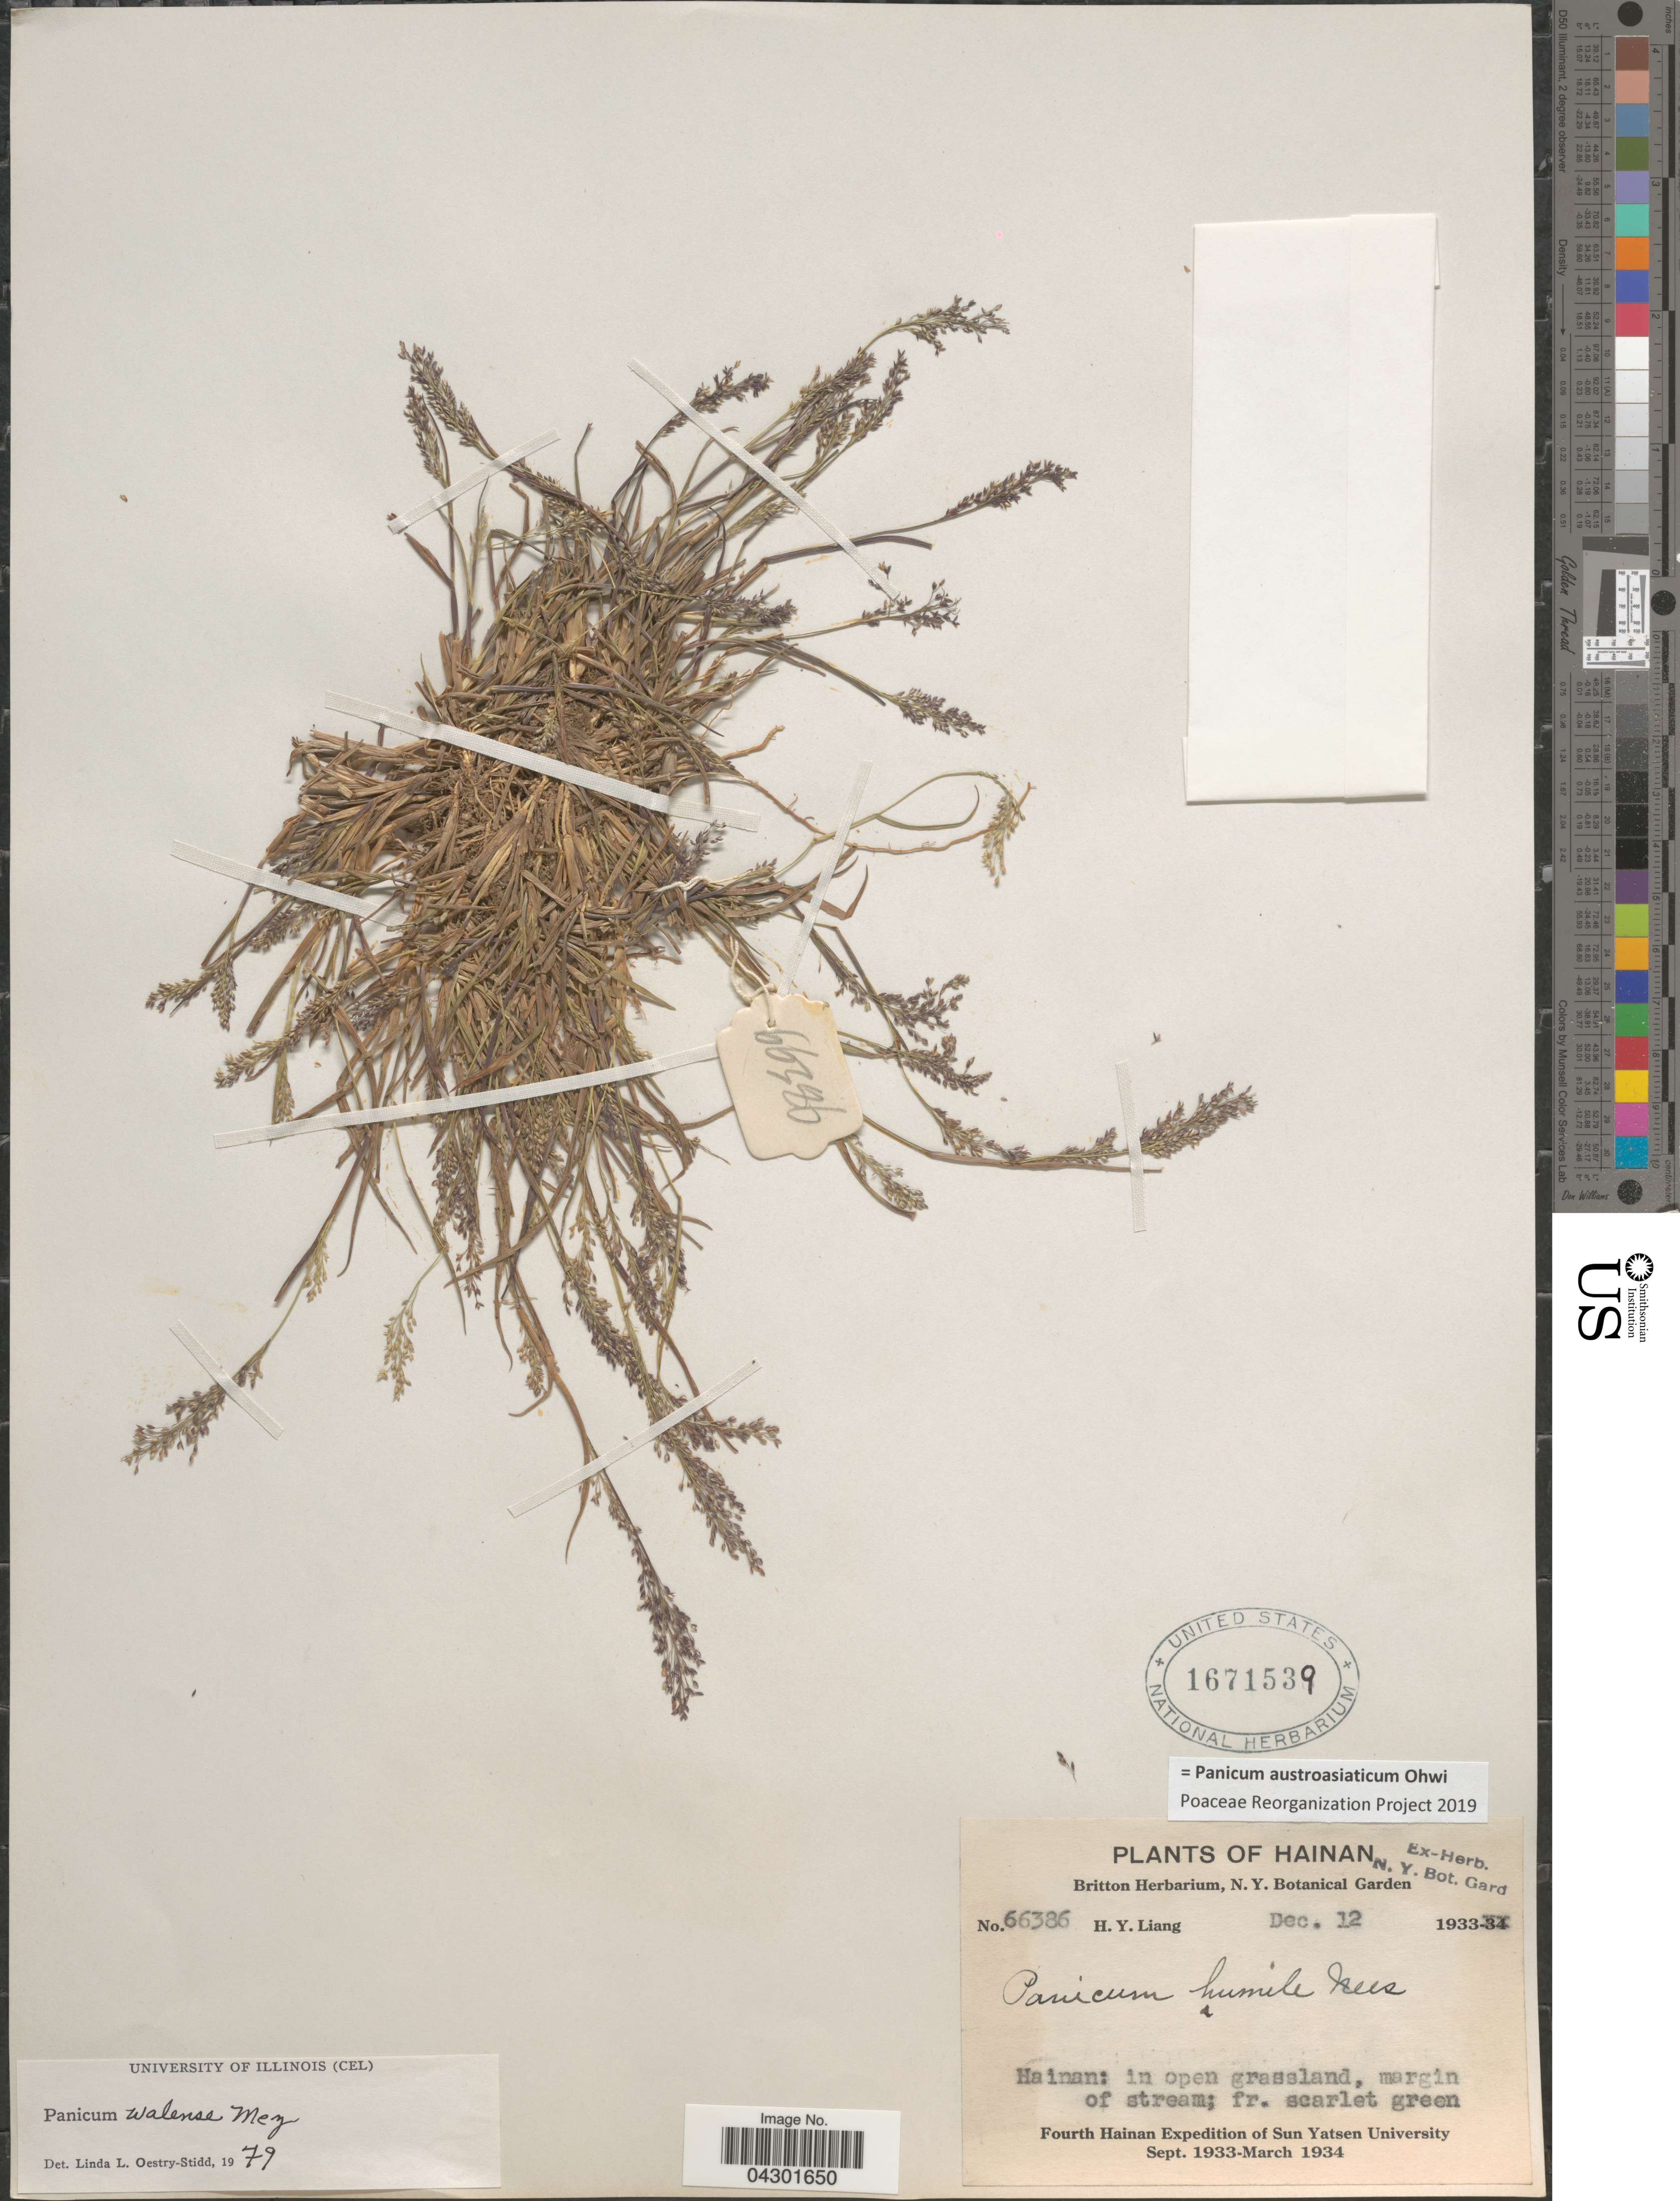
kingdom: Plantae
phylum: Tracheophyta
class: Liliopsida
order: Poales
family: Poaceae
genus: Panicum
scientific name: Panicum austroasiaticum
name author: Ohwi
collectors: H. Y. Liang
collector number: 66386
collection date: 1933-12-12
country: China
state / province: Hainan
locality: In open grassland, margin of stream. Fourth Hainan Expedition of Sun Yatsen University Sept. 1933-March 1934.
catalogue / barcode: US 1671539